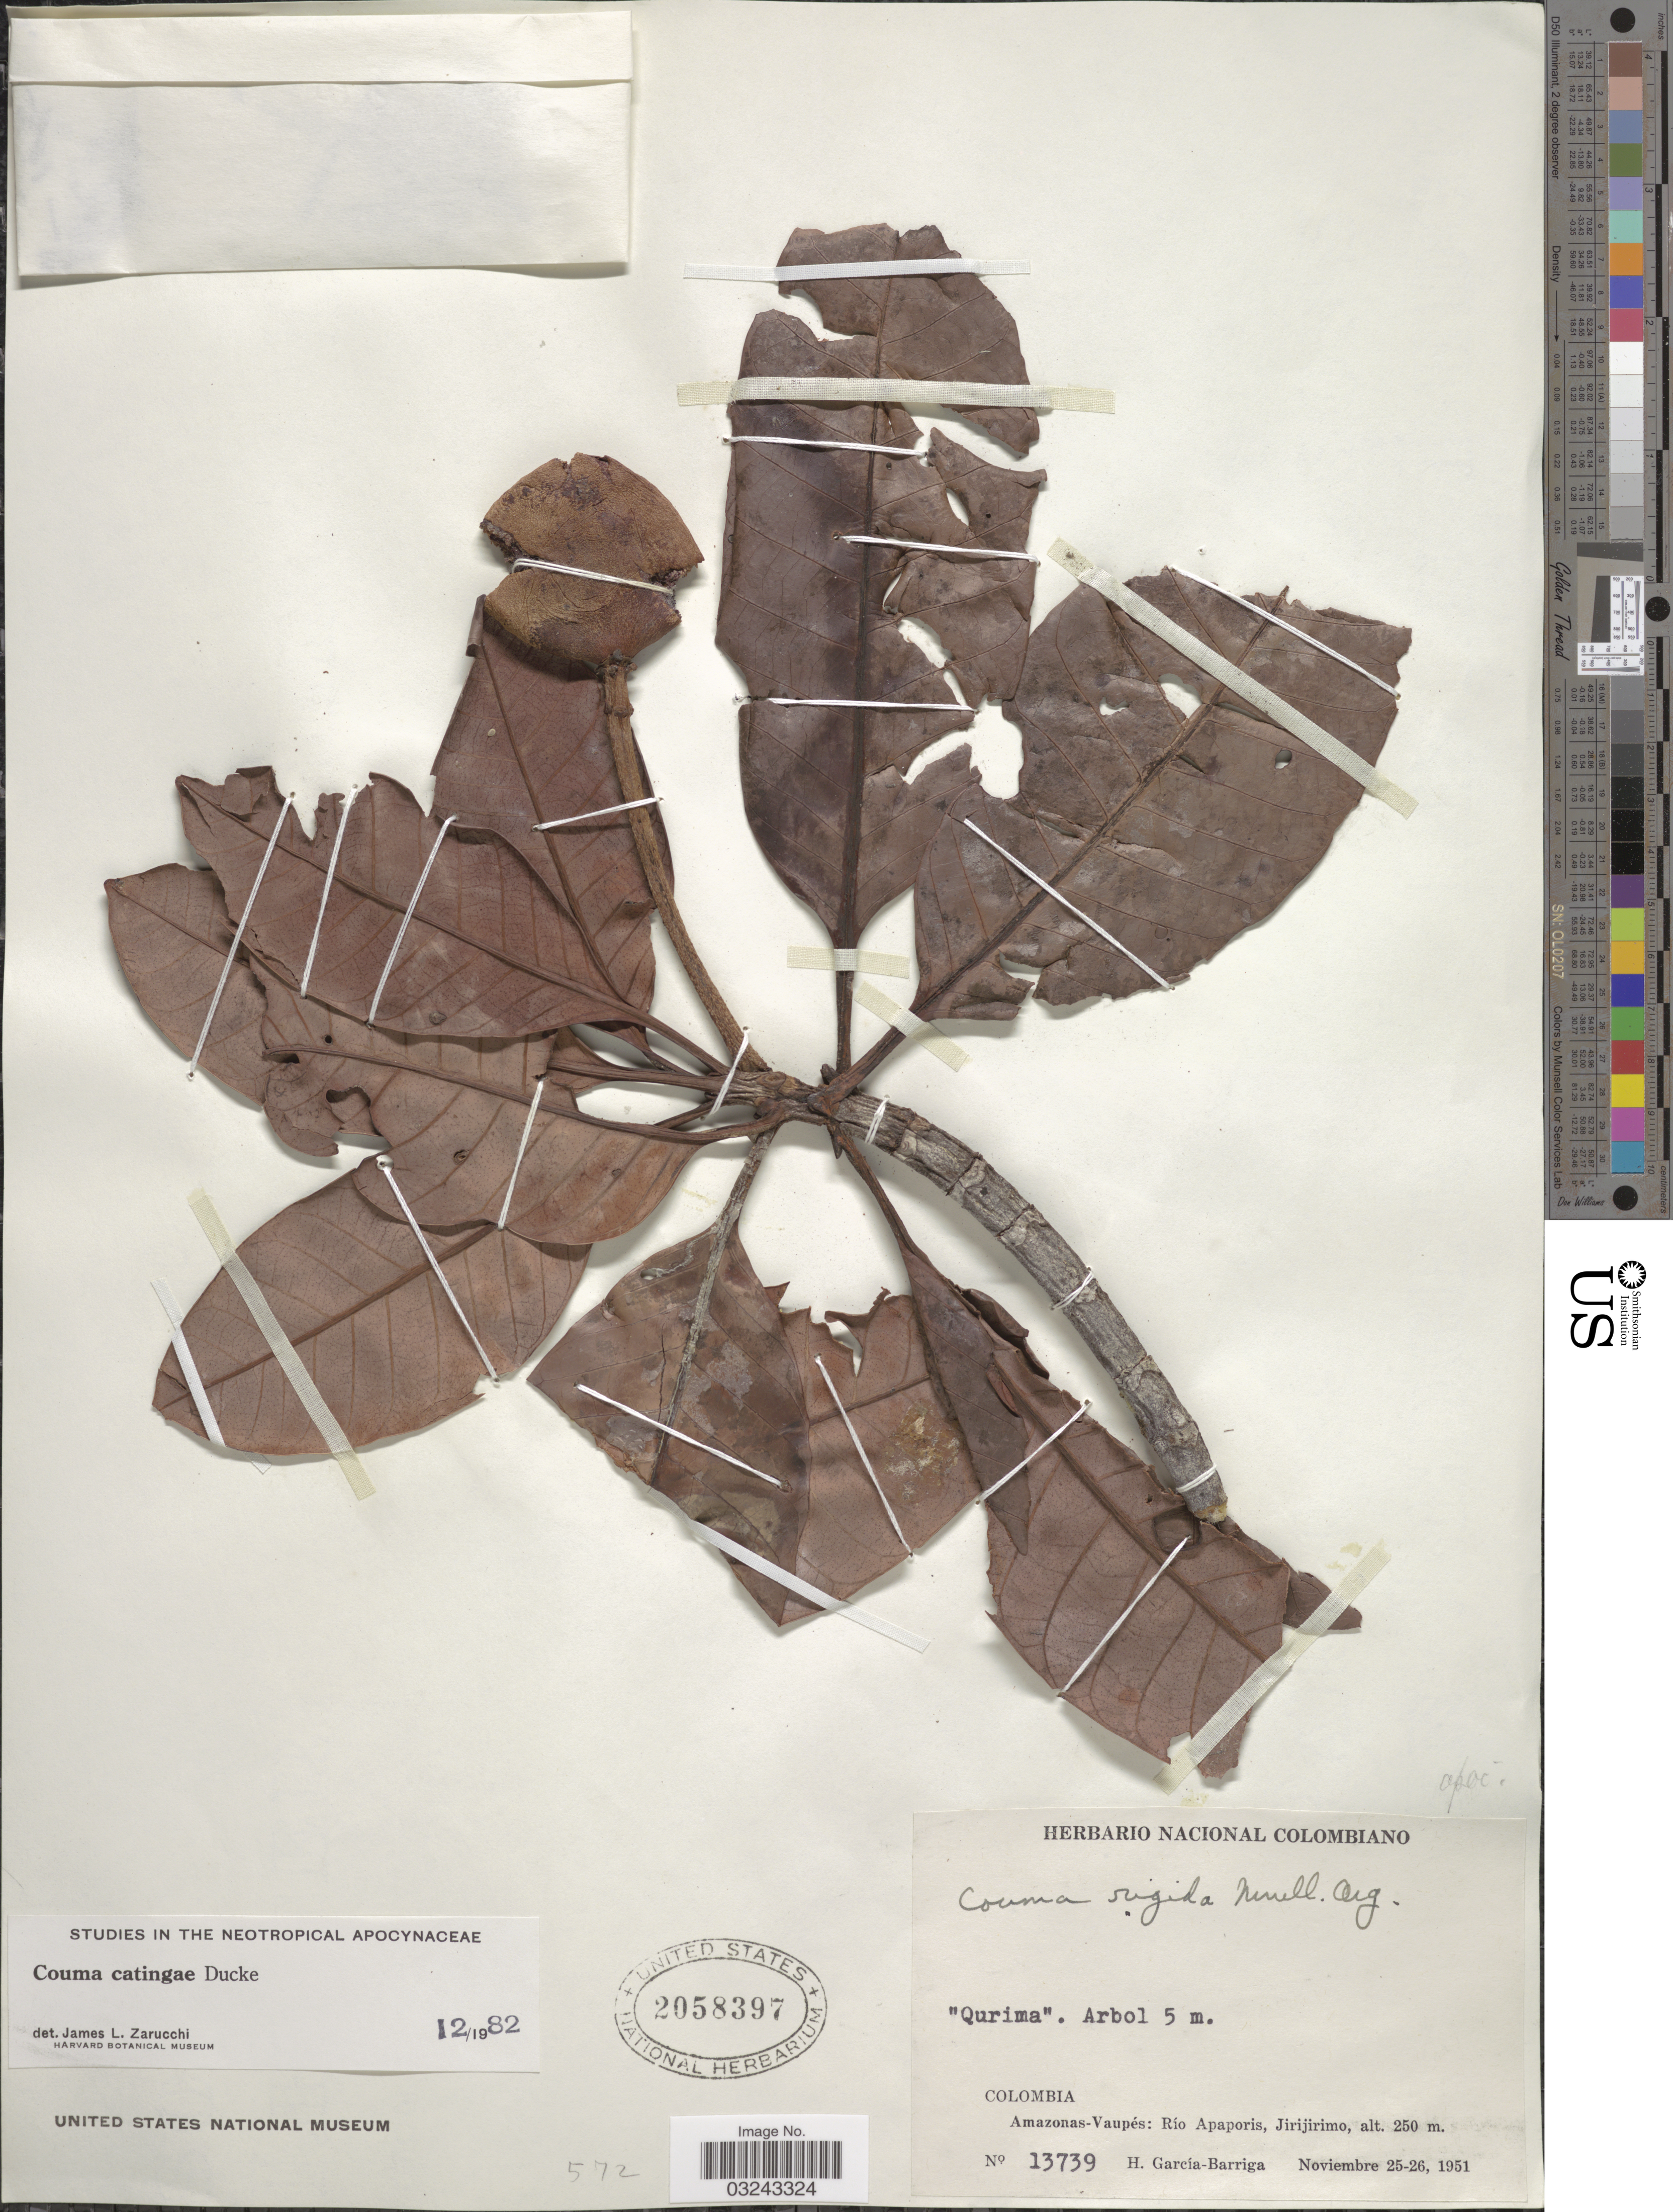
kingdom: Plantae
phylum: Tracheophyta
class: Magnoliopsida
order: Gentianales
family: Apocynaceae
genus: Couma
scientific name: Couma catingae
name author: Ducke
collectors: H. García Barriga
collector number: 13739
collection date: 1951-11-25/1951-11-26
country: Colombia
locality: Amazonas-Vaupés: Río Apaporis, Jirijirimo.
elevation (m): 250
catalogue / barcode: US 2058397